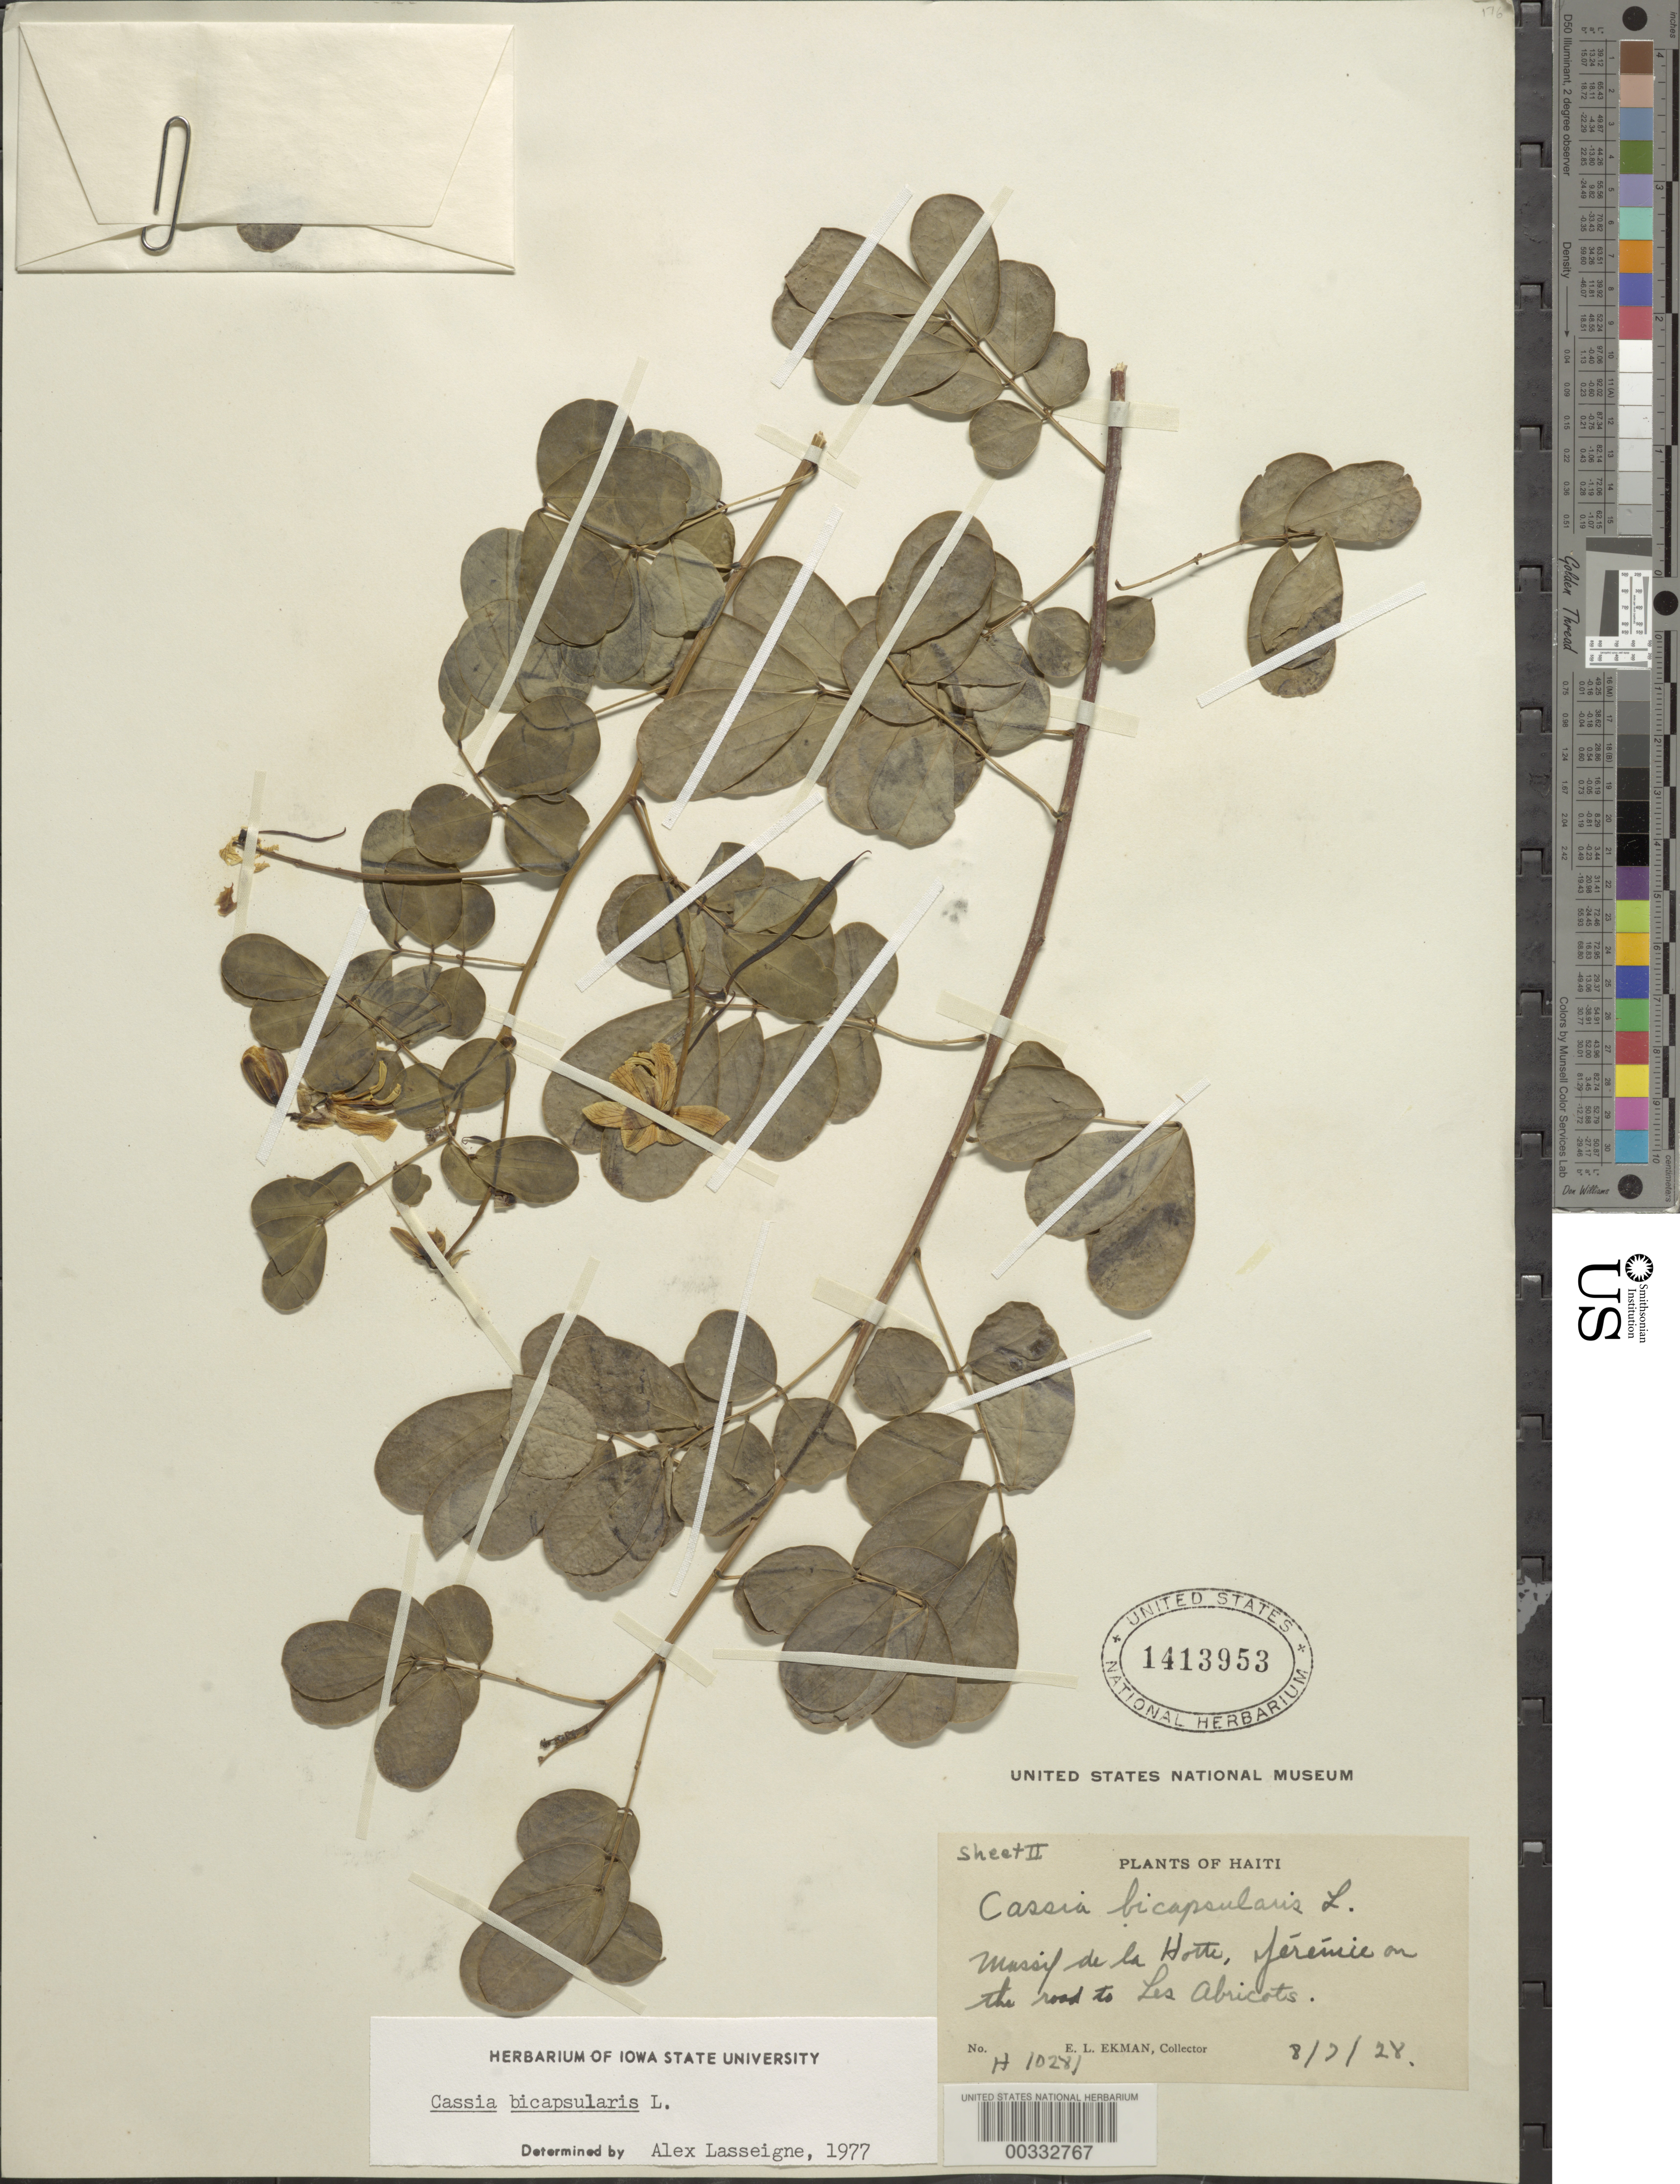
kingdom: Plantae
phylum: Tracheophyta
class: Magnoliopsida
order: Fabales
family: Fabaceae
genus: Senna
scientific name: Senna bicapsularis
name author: (L.) Roxb.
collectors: E. L. Ekman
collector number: N.h.10281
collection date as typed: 08 Jul 1928 or 07 Aug 1928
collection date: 1928-07-08 or 1928-08-07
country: Haiti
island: Hispaniola Island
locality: Massif de la hotte, western group, jeremie, on the road to les abricots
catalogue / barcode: US 1413953